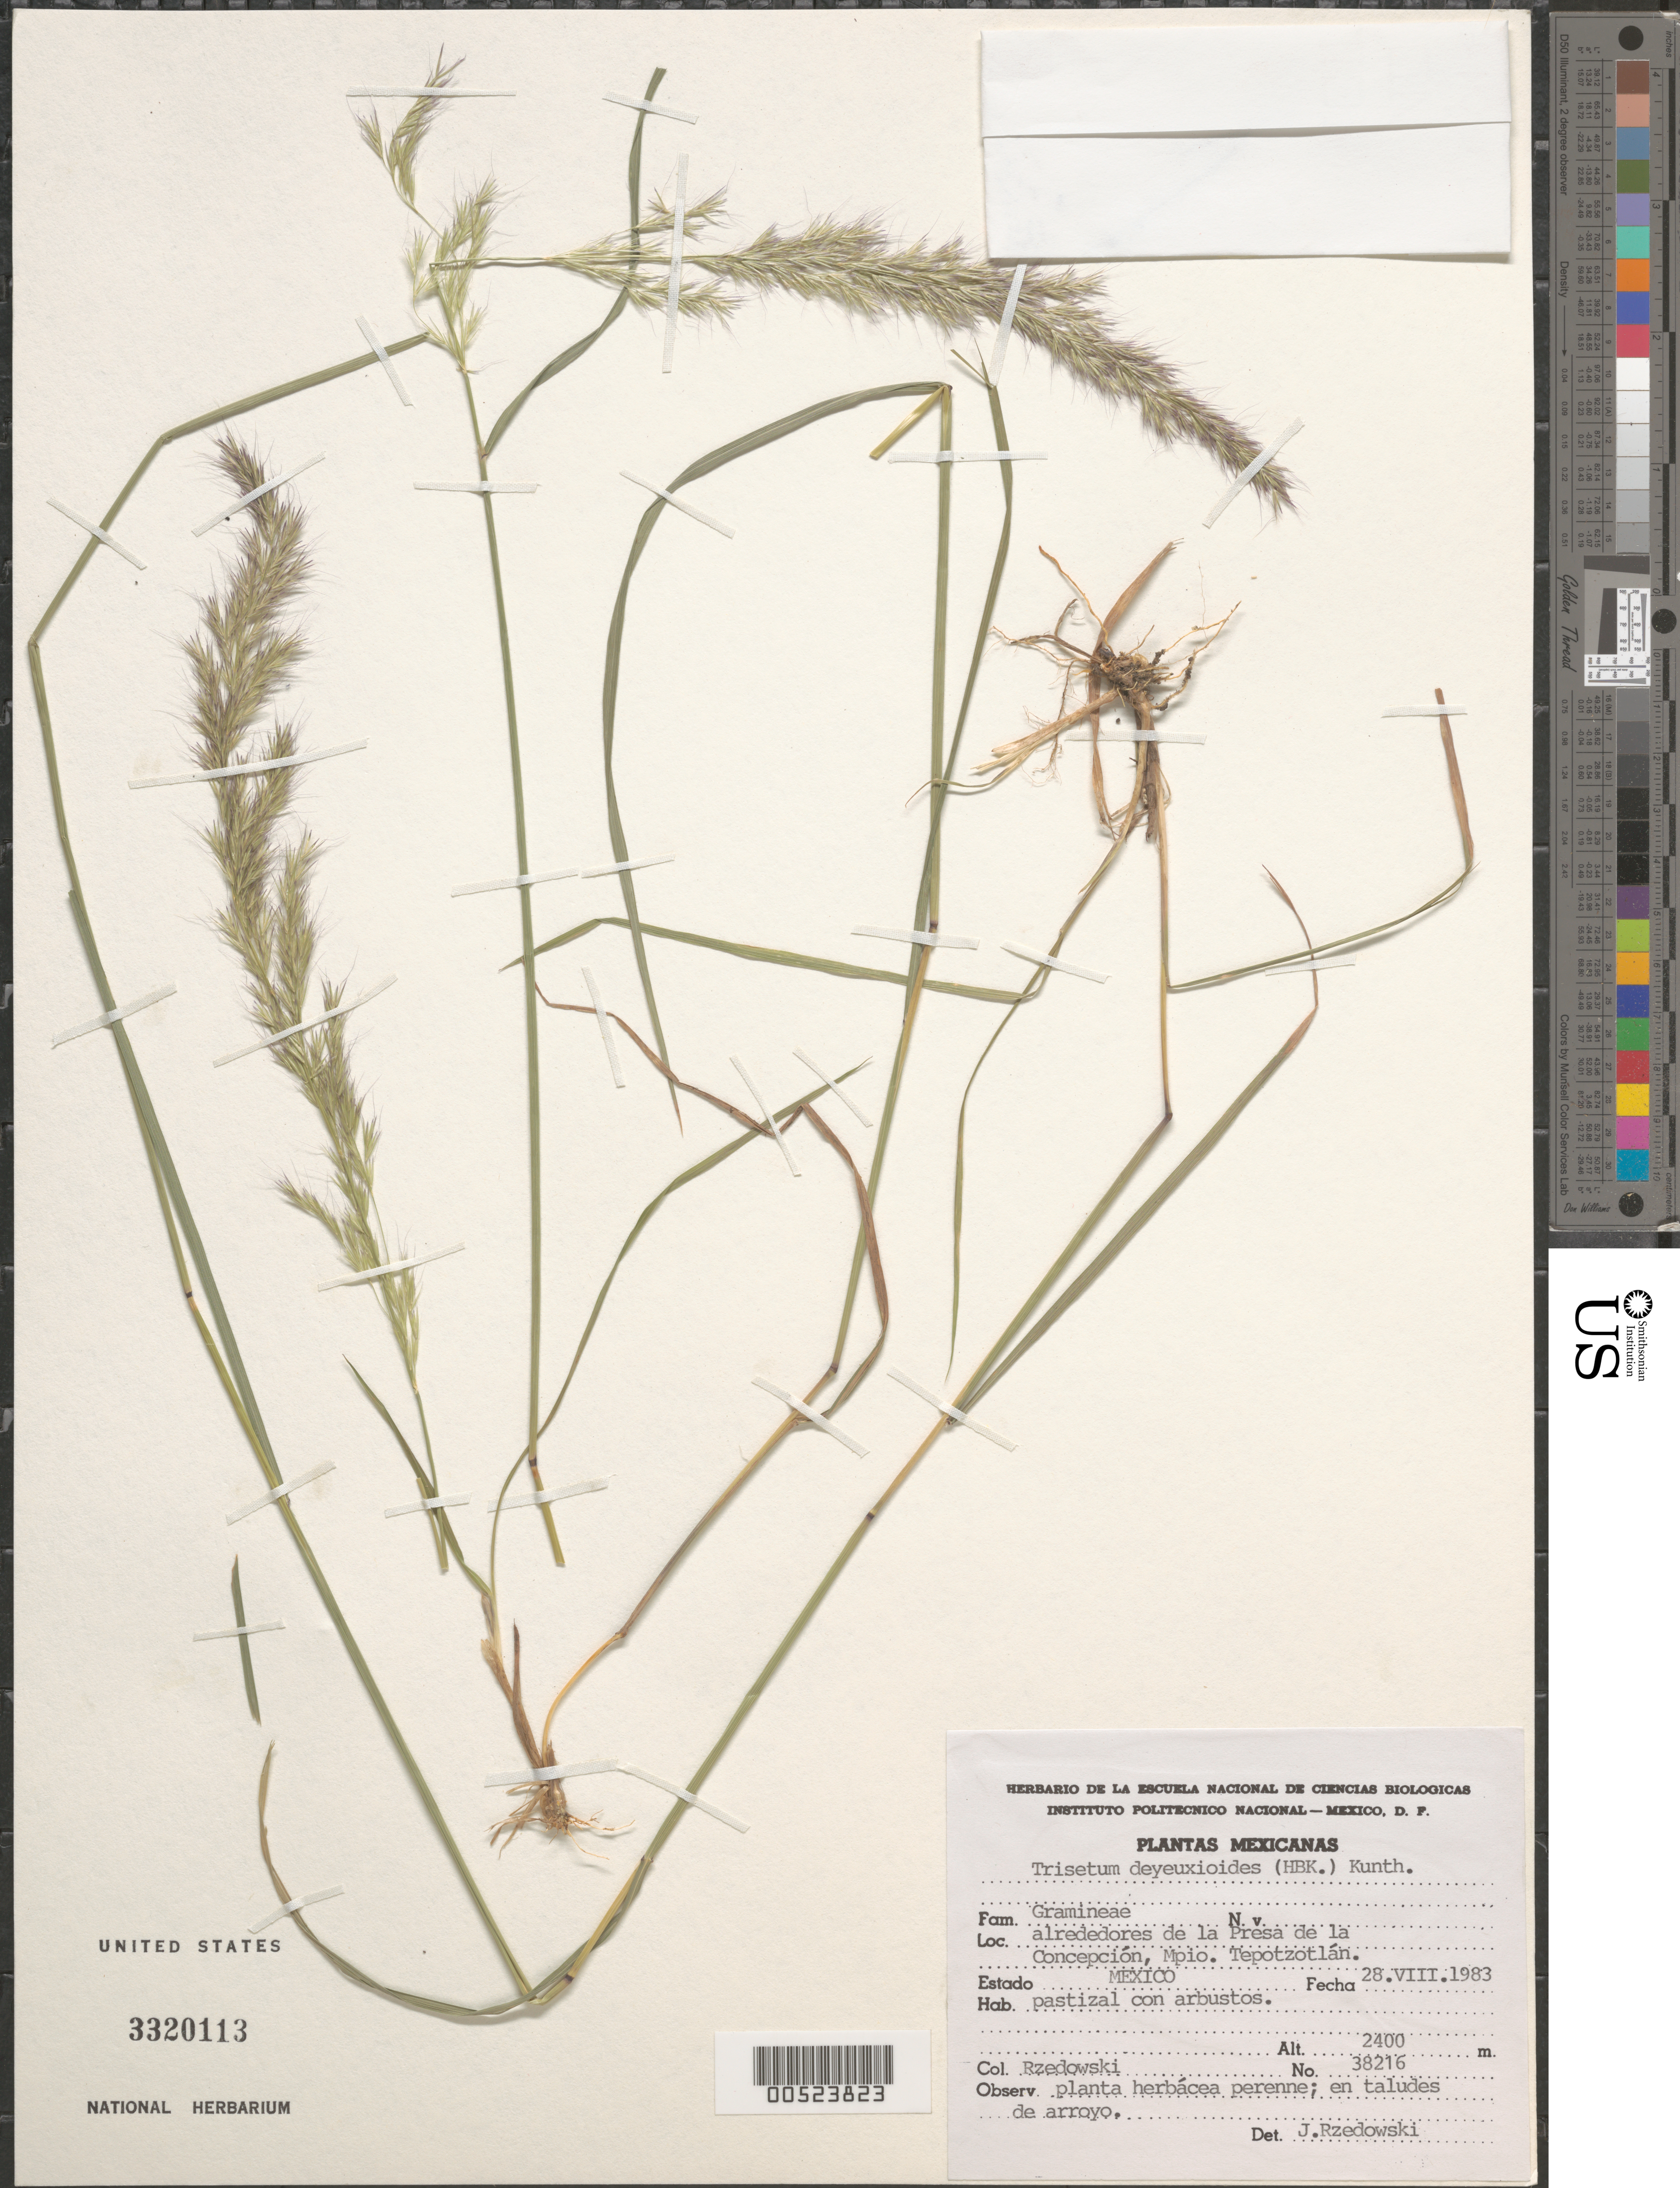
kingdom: Plantae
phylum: Tracheophyta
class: Liliopsida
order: Poales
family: Poaceae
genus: Trisetum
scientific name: Trisetum deyeuxioides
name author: (Kunth) Kunth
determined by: Rzedowski, J.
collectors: J. Rzedowski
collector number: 38216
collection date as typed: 28 Aug 1983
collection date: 1983-08-28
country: Mexico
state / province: Mexico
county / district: Tepotzotlán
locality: Alrededores de La Presa de la Concepción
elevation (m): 2400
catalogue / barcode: US 3320113